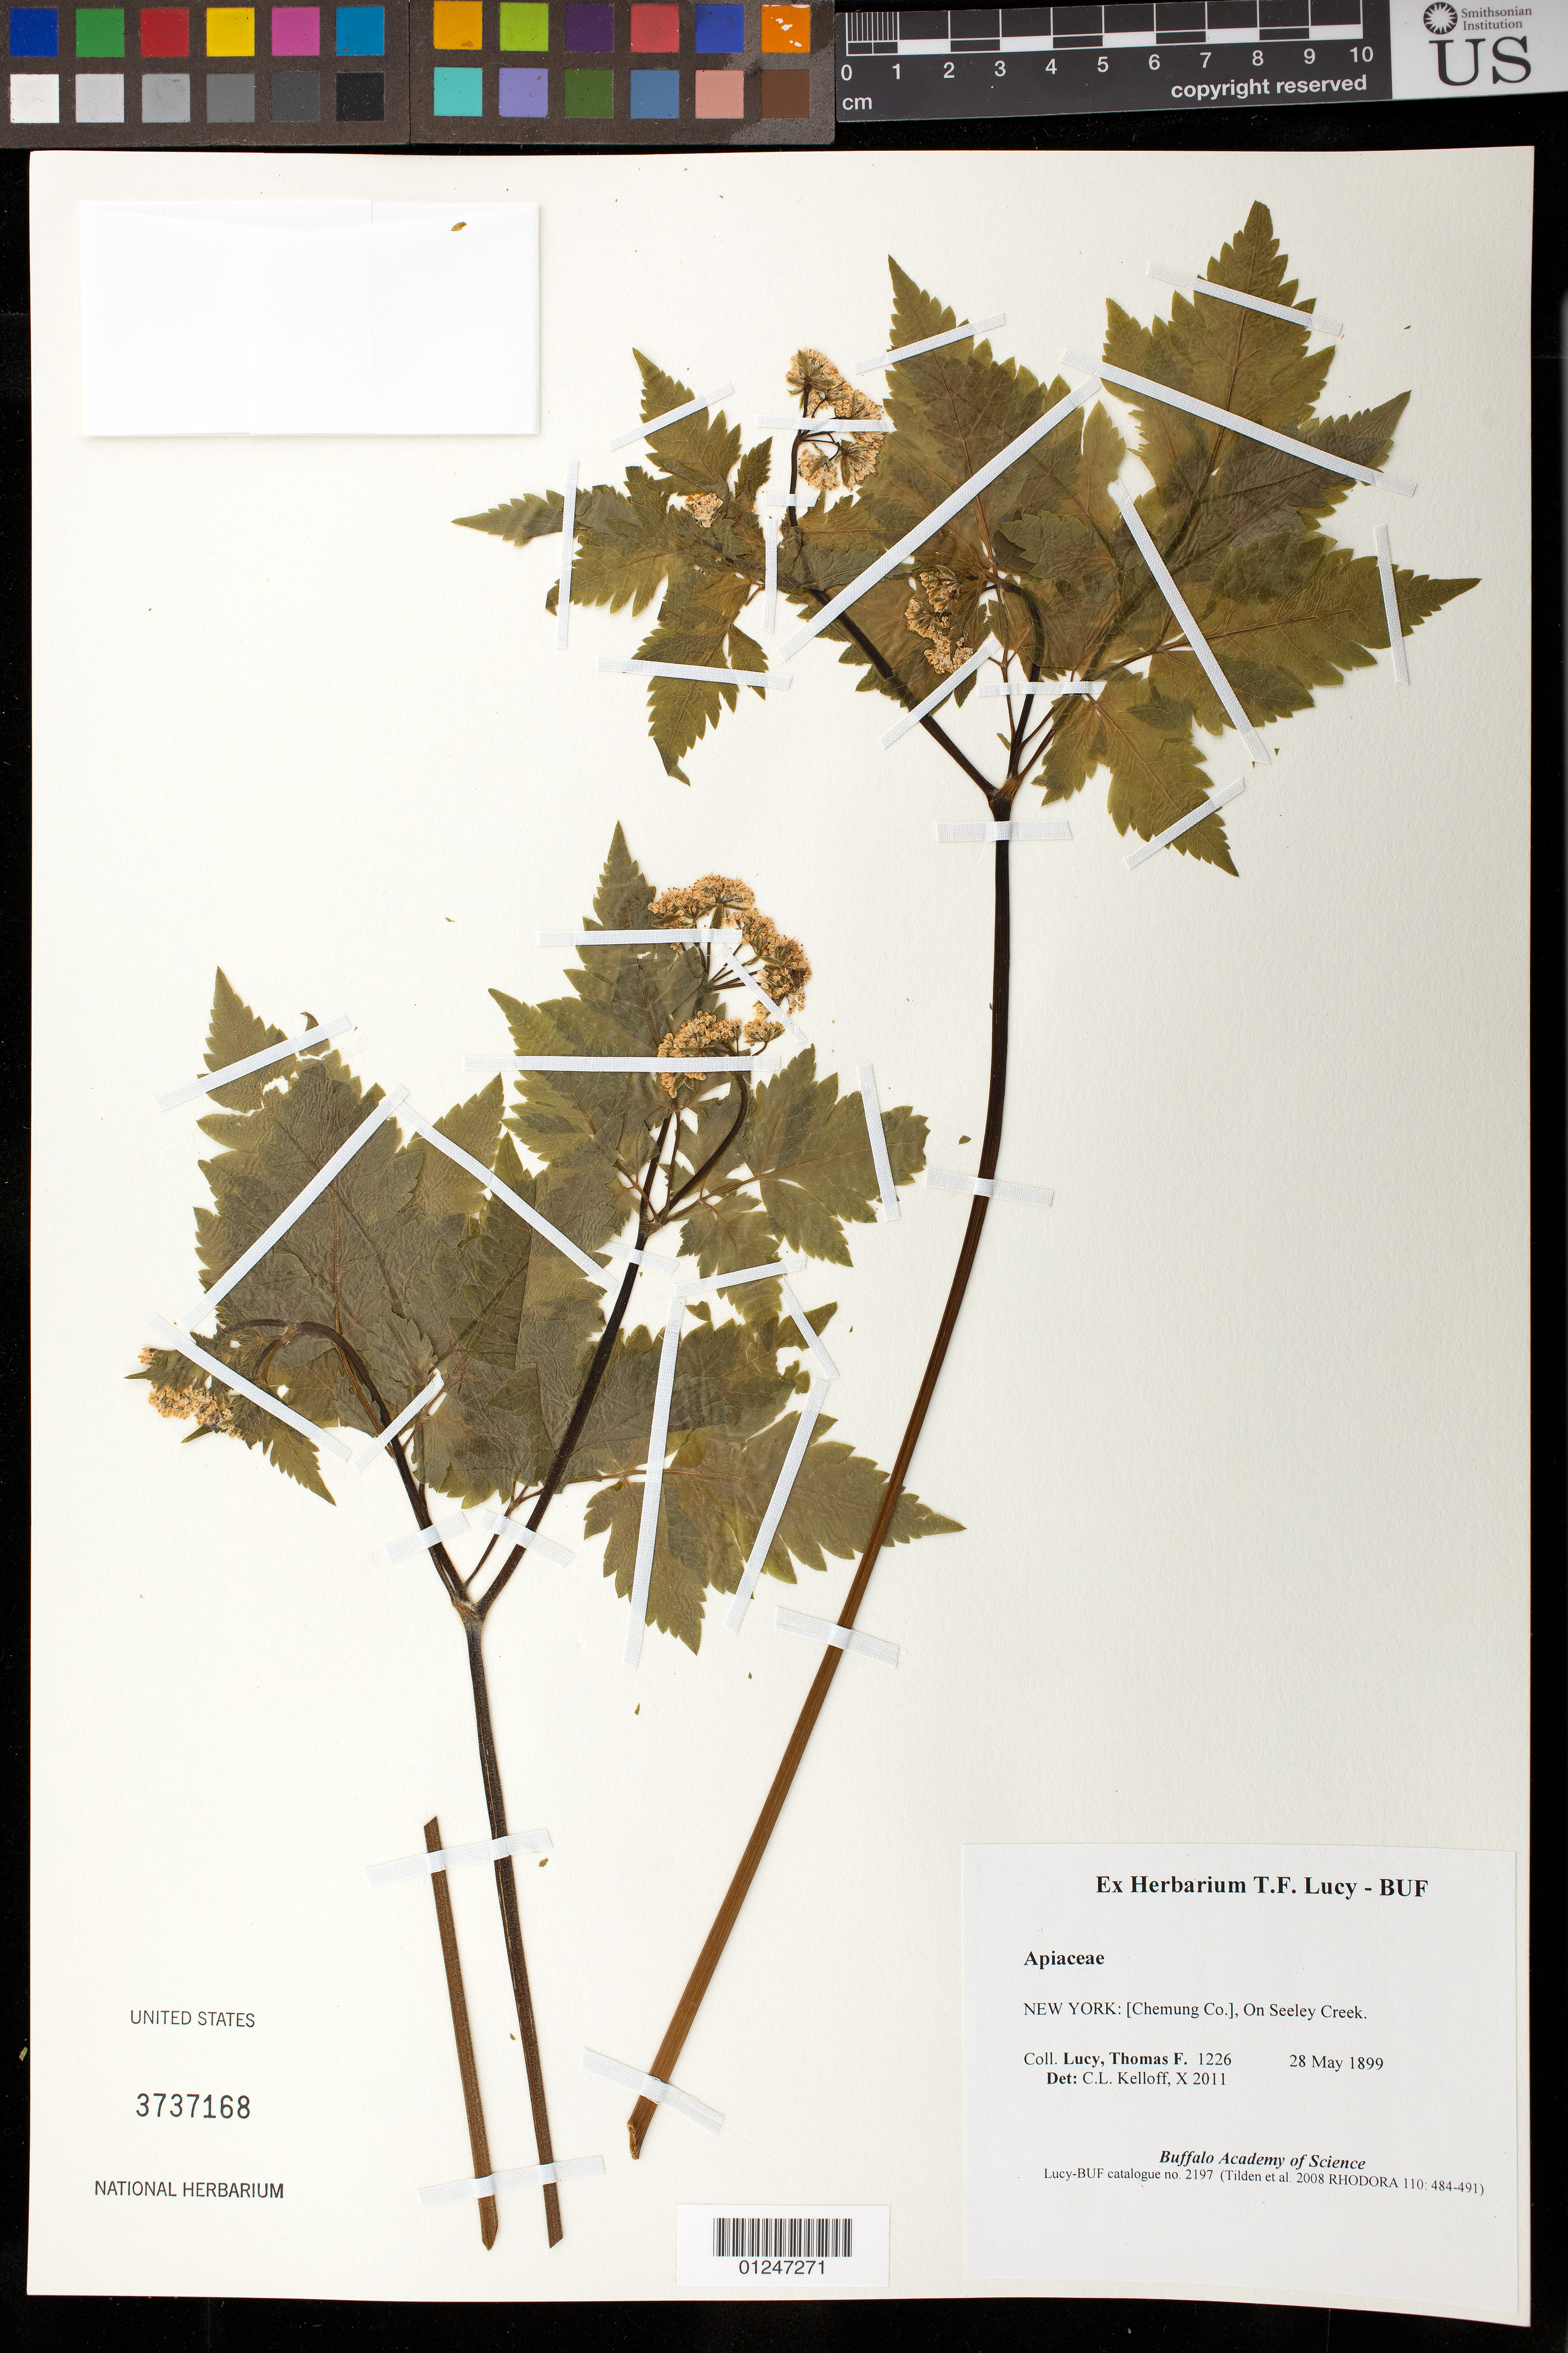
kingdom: Plantae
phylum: Tracheophyta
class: Magnoliopsida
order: Apiales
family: Apiaceae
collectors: T. Lucy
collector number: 1226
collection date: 1899-05-28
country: United States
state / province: New York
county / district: Chemung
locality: On Sleepey Breek.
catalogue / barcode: US 3737168